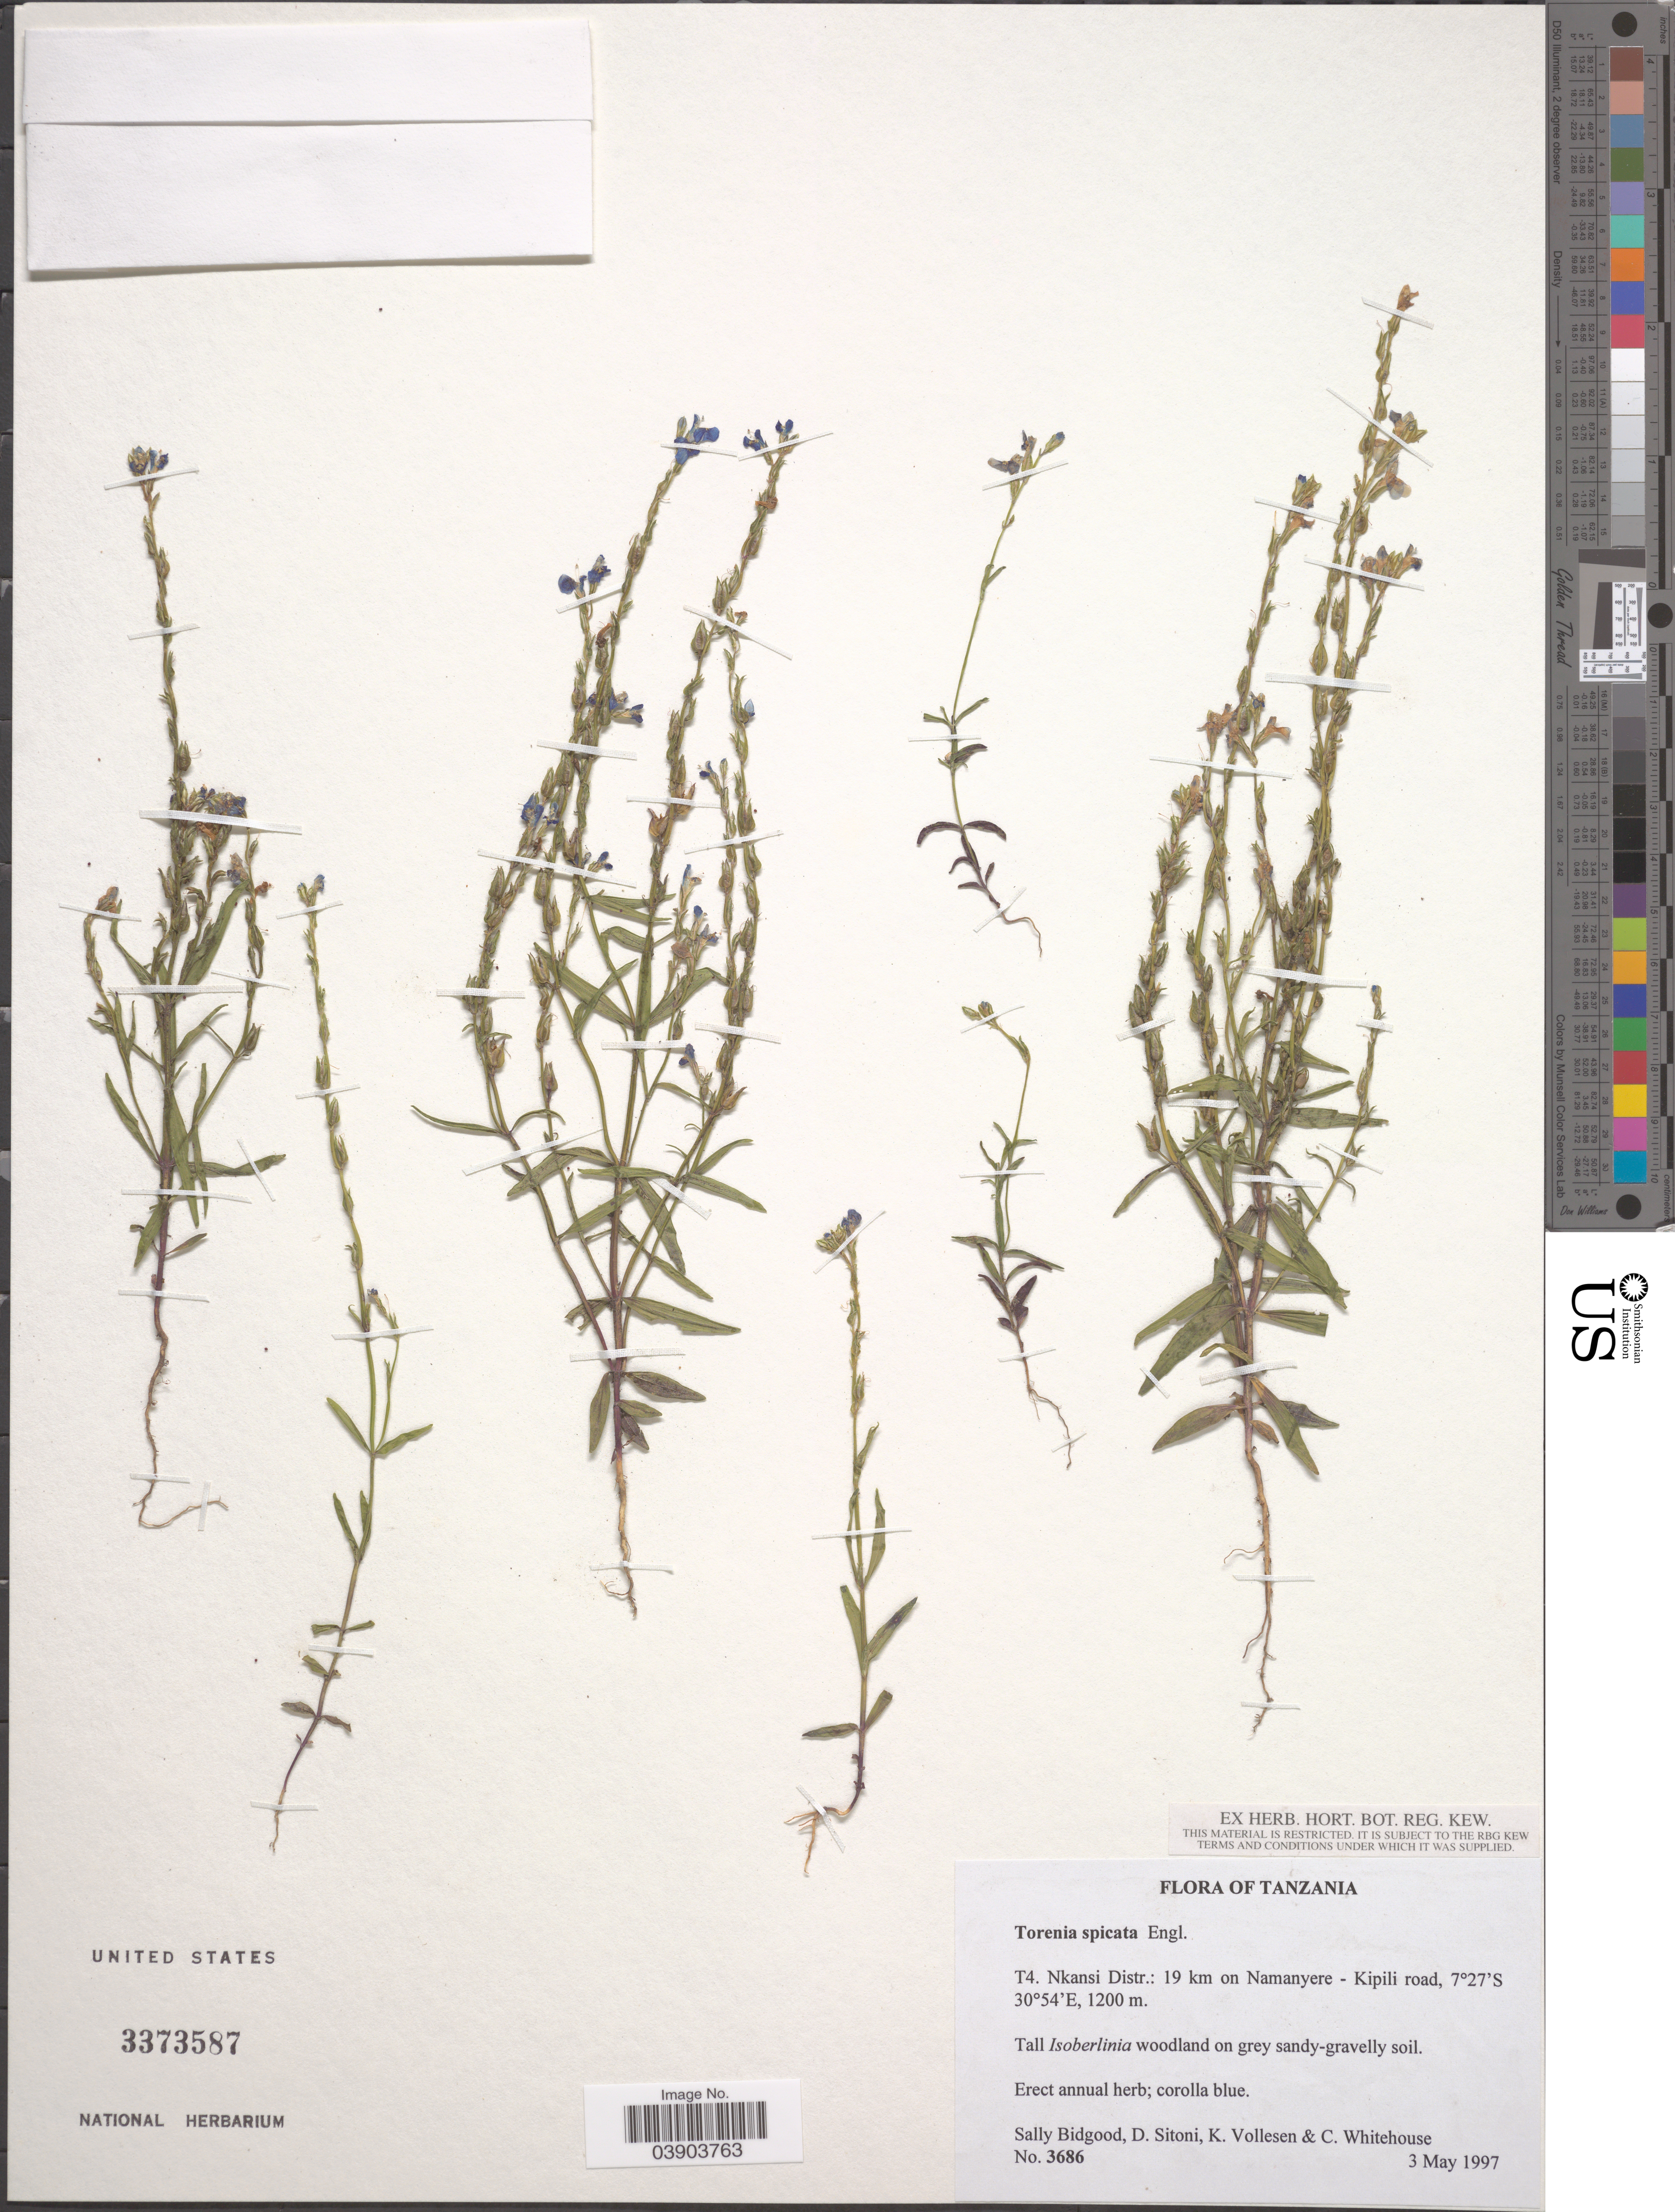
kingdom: Plantae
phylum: Tracheophyta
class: Magnoliopsida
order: Lamiales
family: Linderniaceae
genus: Torenia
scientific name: Torenia spicata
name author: Engl.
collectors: S. Bidgood, D. Sitoni, K. Vollesen & C. Whitehouse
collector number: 3686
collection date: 1997-05-03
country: Tanzania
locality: T4. Nkansi Distr.: 19 km on Namanyere- Kipili road.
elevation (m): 1200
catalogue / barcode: US 3373587